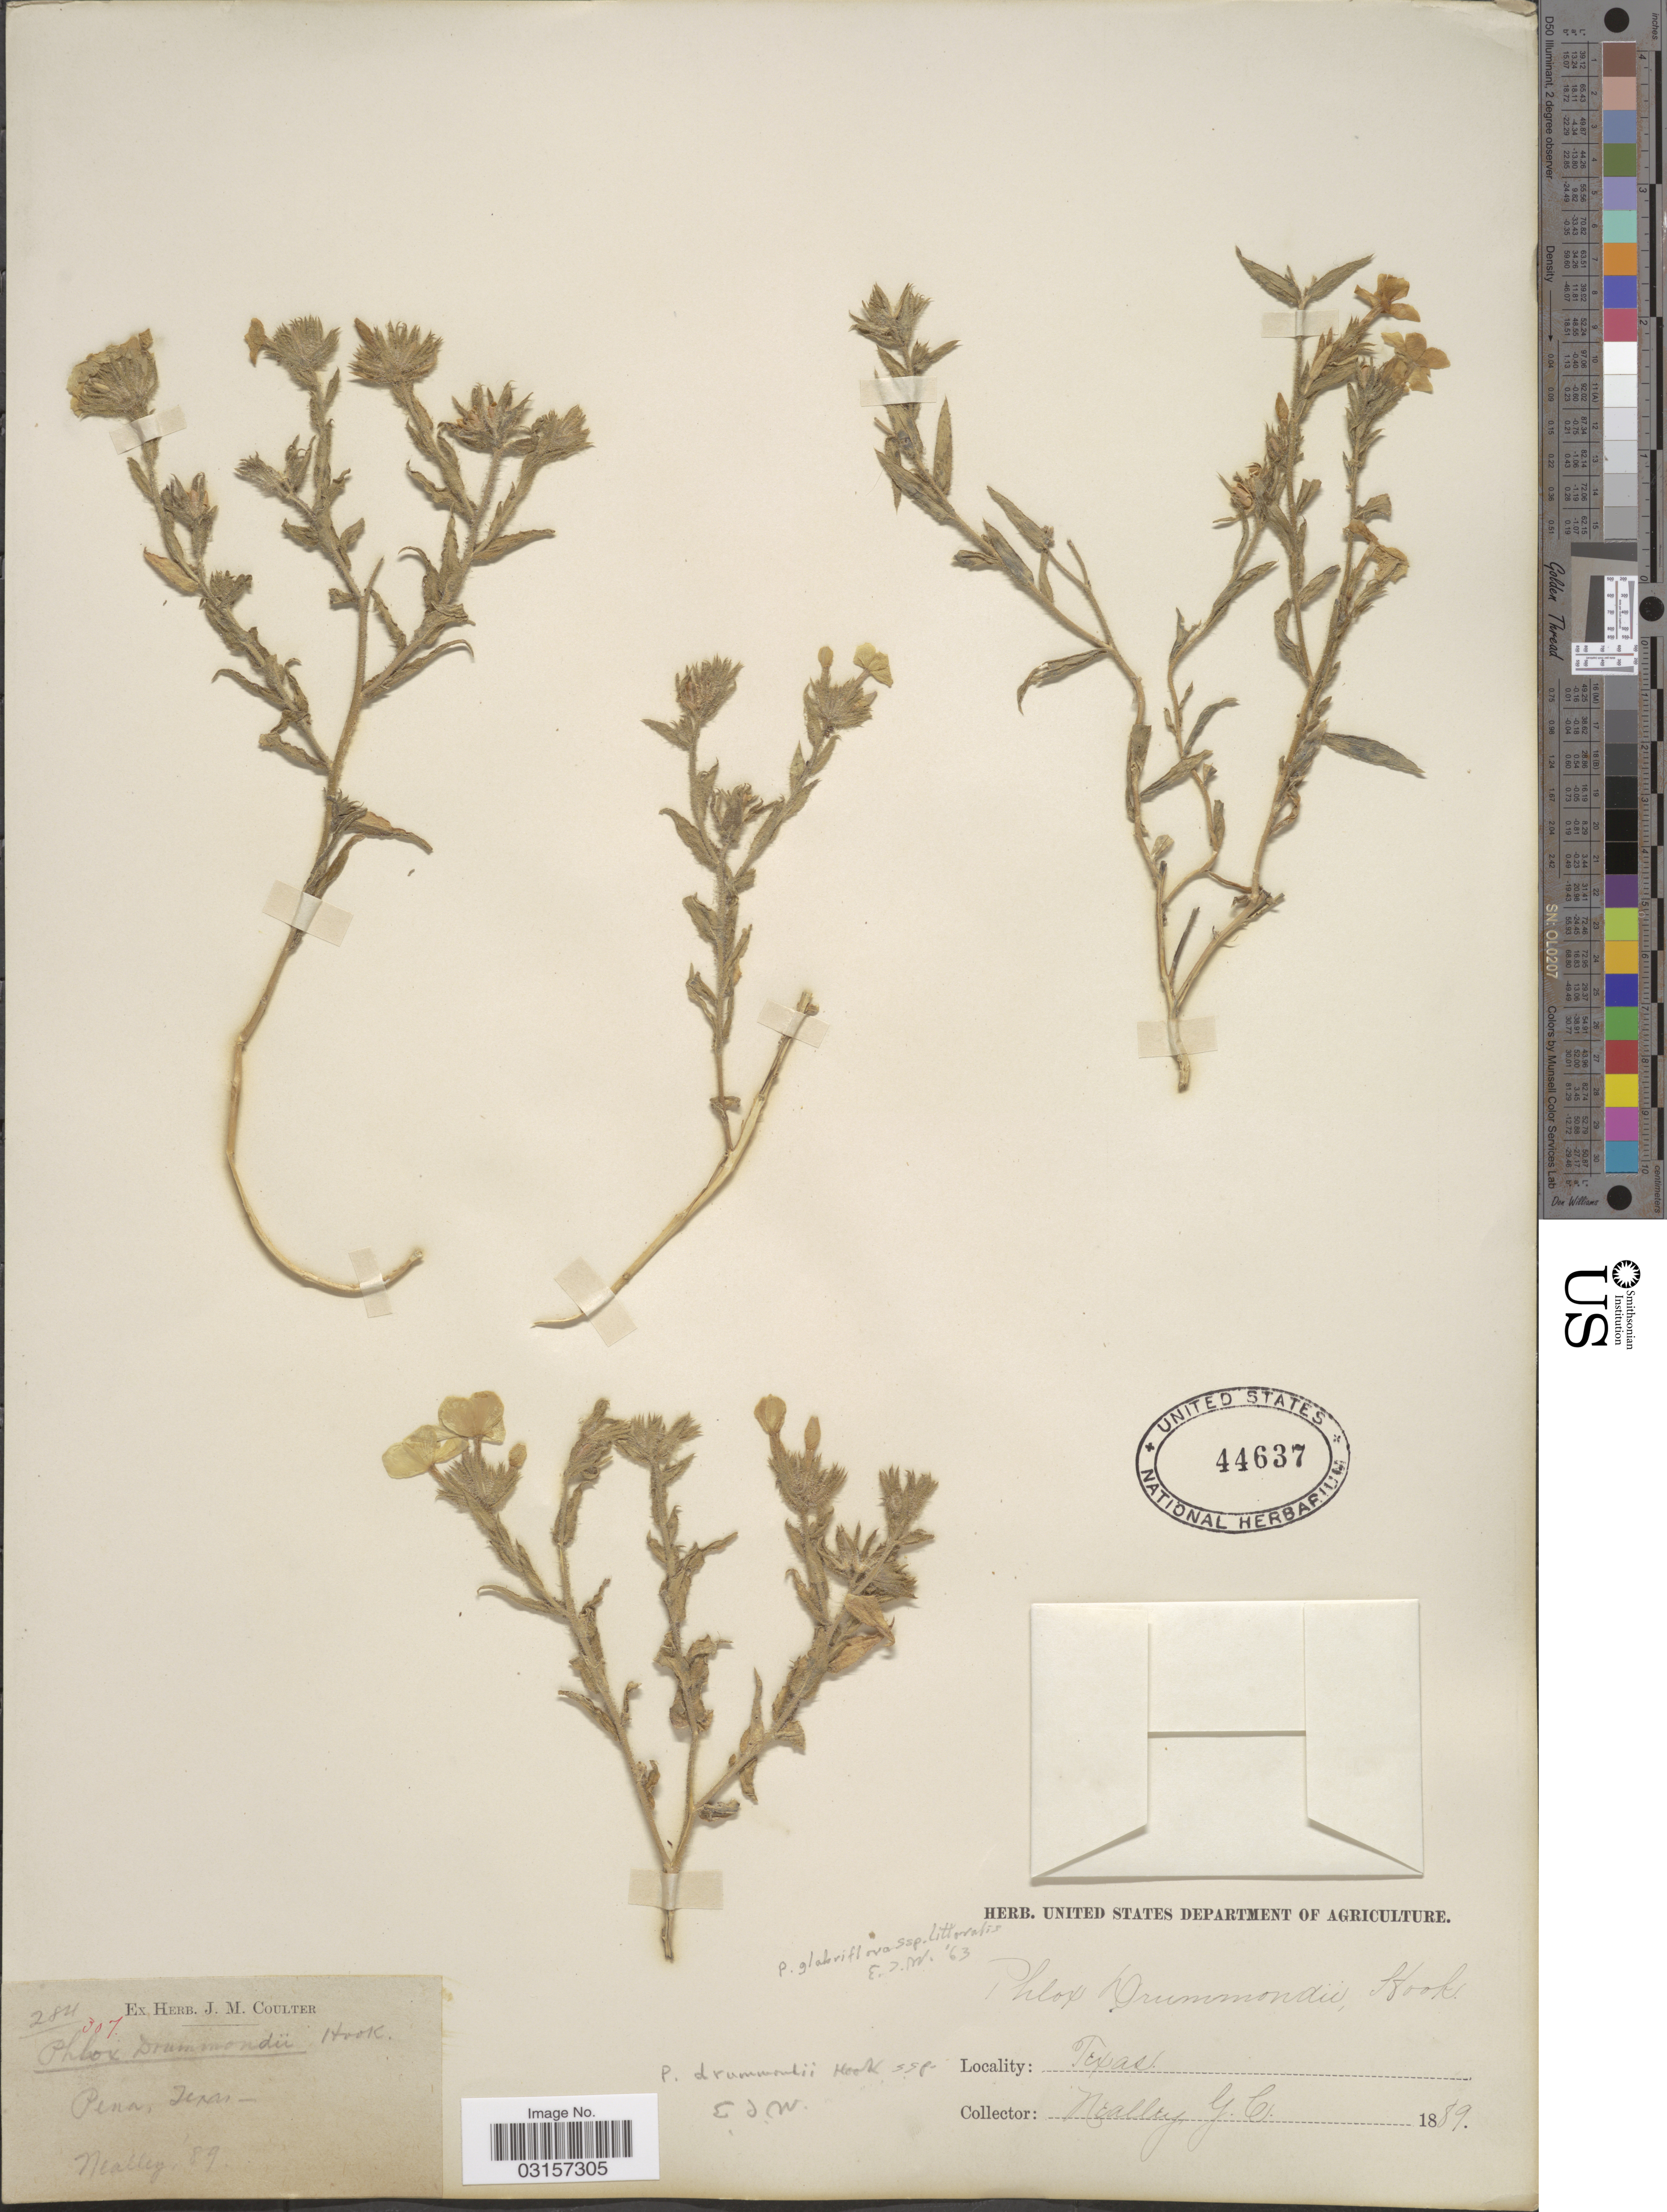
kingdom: Plantae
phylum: Tracheophyta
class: Magnoliopsida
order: Ericales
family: Polemoniaceae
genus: Phlox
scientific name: Phlox glabriflora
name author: (Brand) Whitehouse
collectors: G. Neally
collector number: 284/307*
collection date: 1889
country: United States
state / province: Texas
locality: Pena.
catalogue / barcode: US 44637